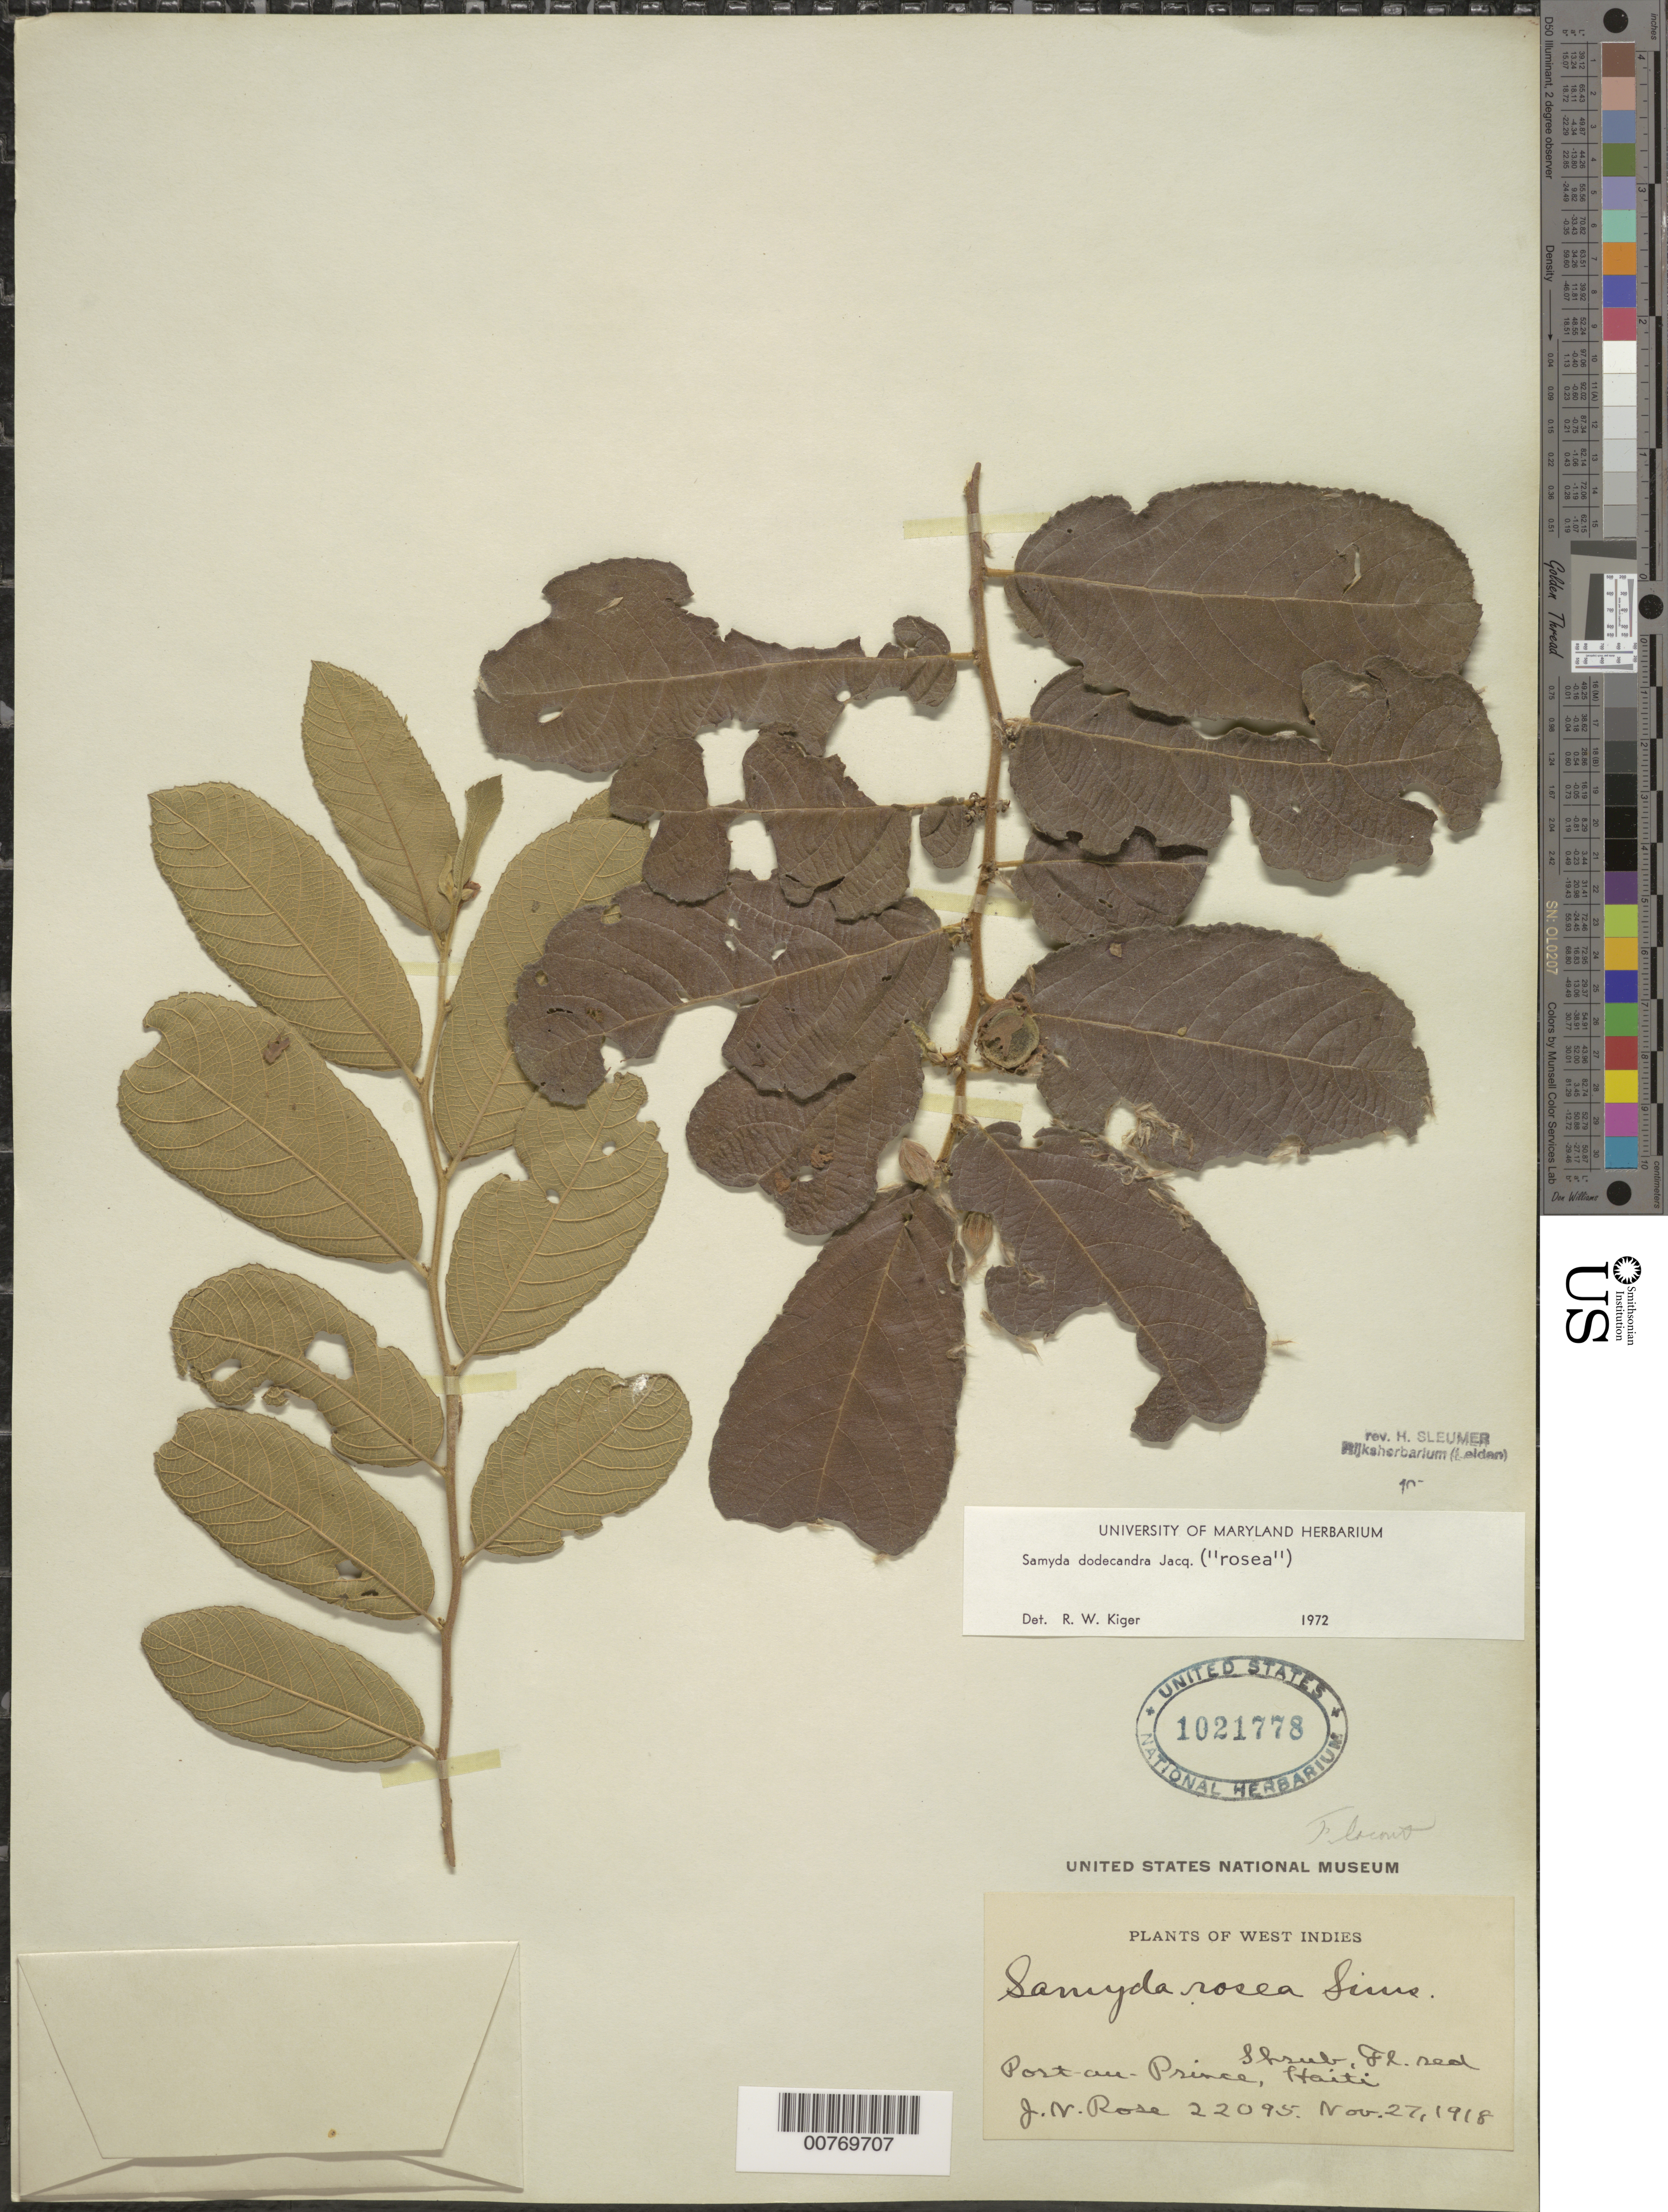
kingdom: Plantae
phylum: Tracheophyta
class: Magnoliopsida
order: Malpighiales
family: Salicaceae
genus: Casearia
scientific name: Casearia dodecandra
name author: (Jacq.) T. Samar. & M.H. Alford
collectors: J. N. Rose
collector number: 22095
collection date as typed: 27 Nov 1918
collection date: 1918-11-27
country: Haiti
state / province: Óuest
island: Hispaniola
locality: Port-au-Prince.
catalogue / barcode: US 1021778